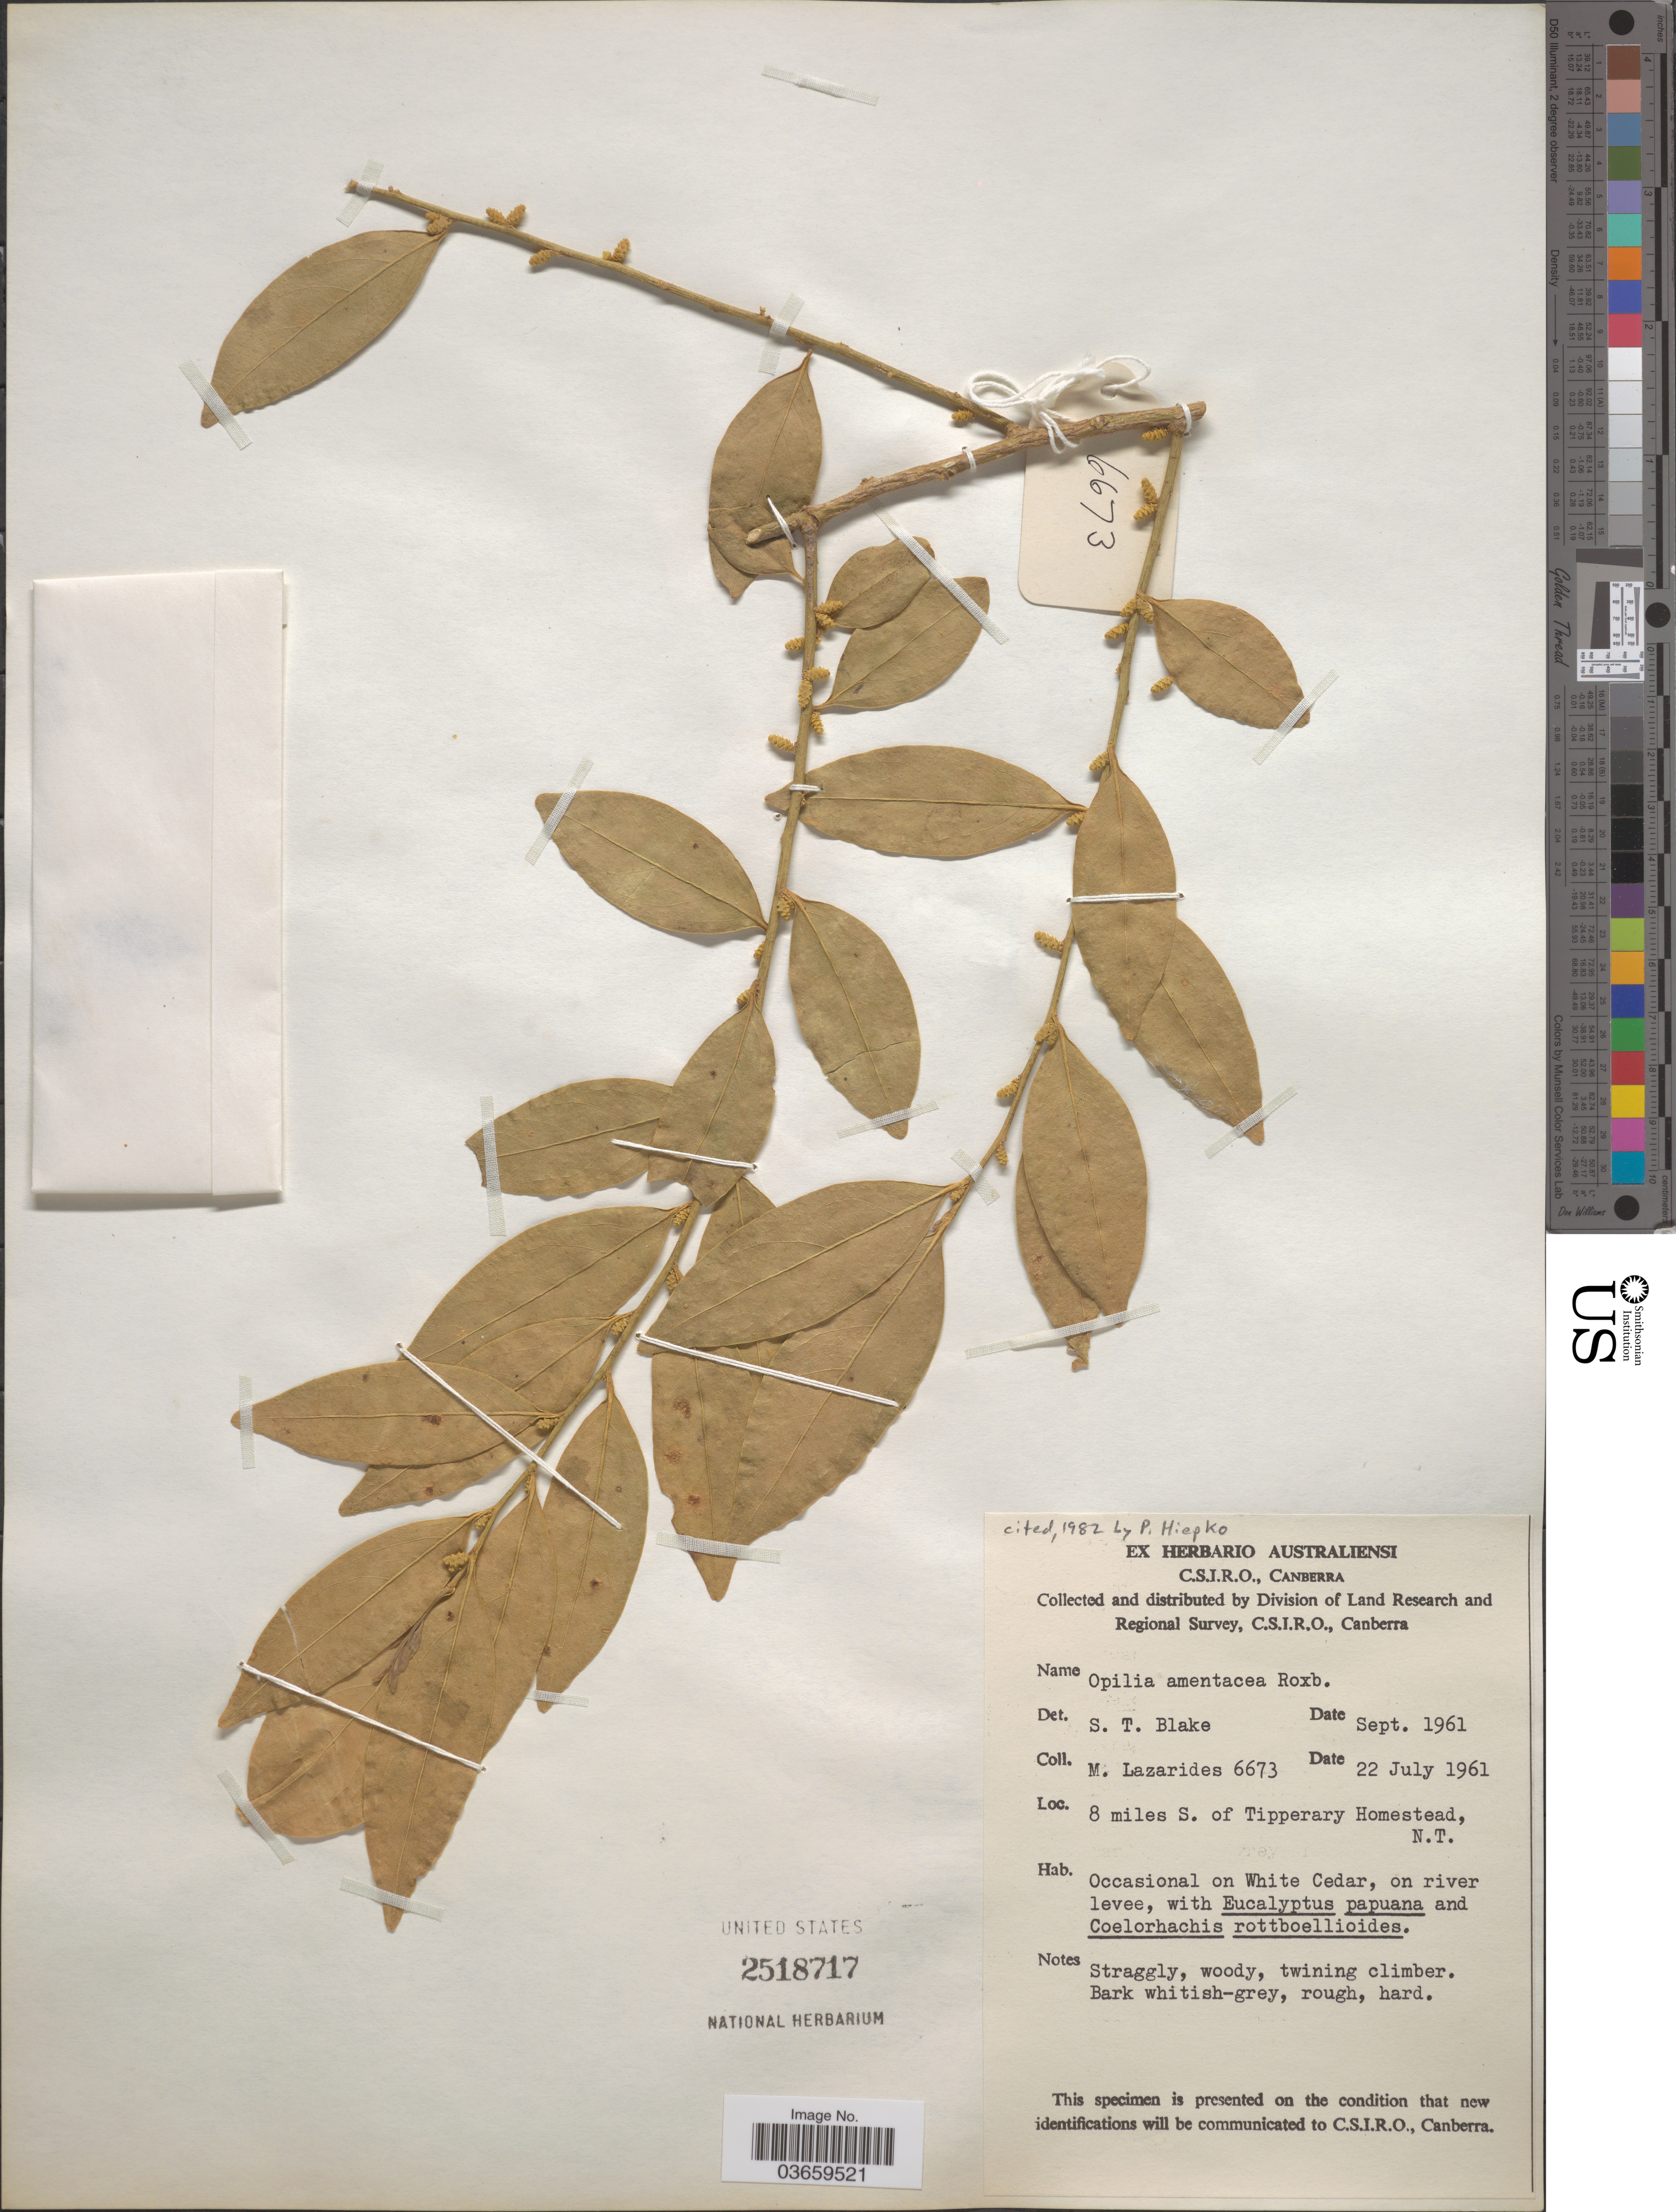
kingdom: Plantae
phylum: Tracheophyta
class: Magnoliopsida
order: Santalales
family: Opiliaceae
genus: Opilia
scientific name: Opilia amentacea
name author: Roxb.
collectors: M. Lazarides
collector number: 6673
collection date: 1961-07-22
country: Australia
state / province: Northern Territory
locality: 8 miles S. of Tipperary Homestead.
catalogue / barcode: US 2518717